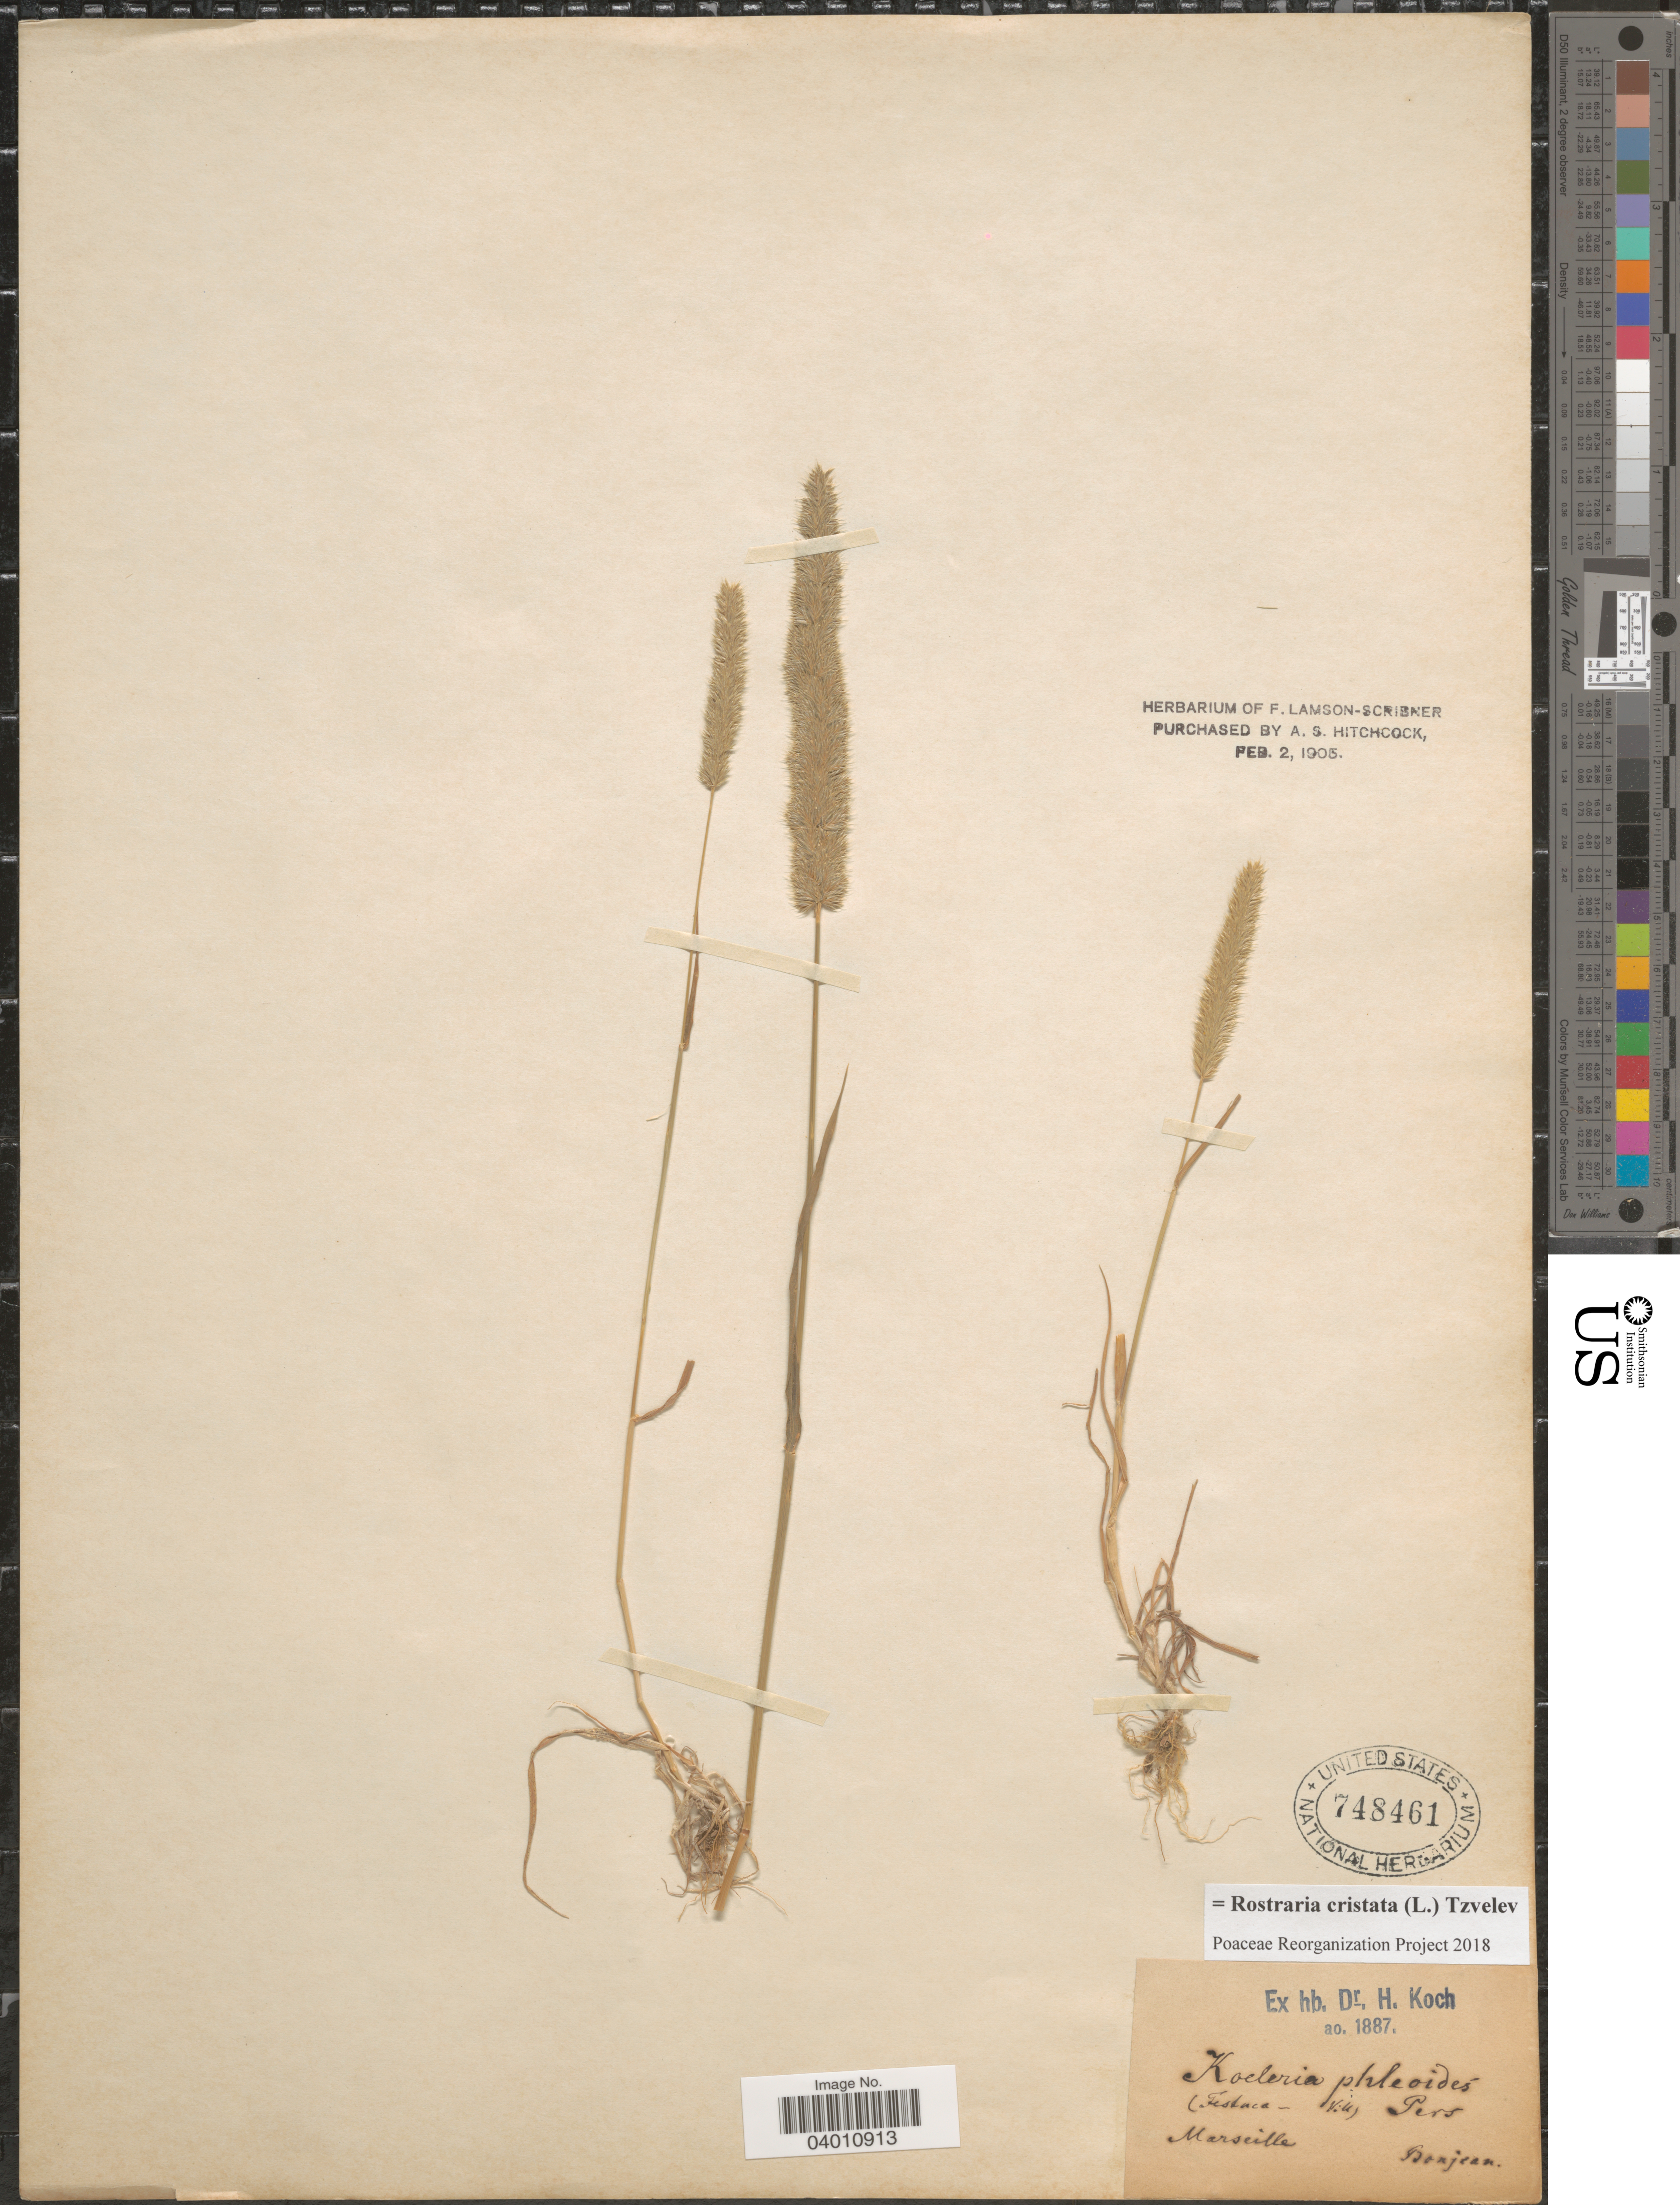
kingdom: Plantae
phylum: Tracheophyta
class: Liliopsida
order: Poales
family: Poaceae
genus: Rostraria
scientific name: Rostraria cristata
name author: (L.) Tzvelev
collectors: Bonjean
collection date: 1887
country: France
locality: Marseille.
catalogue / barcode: US 748461